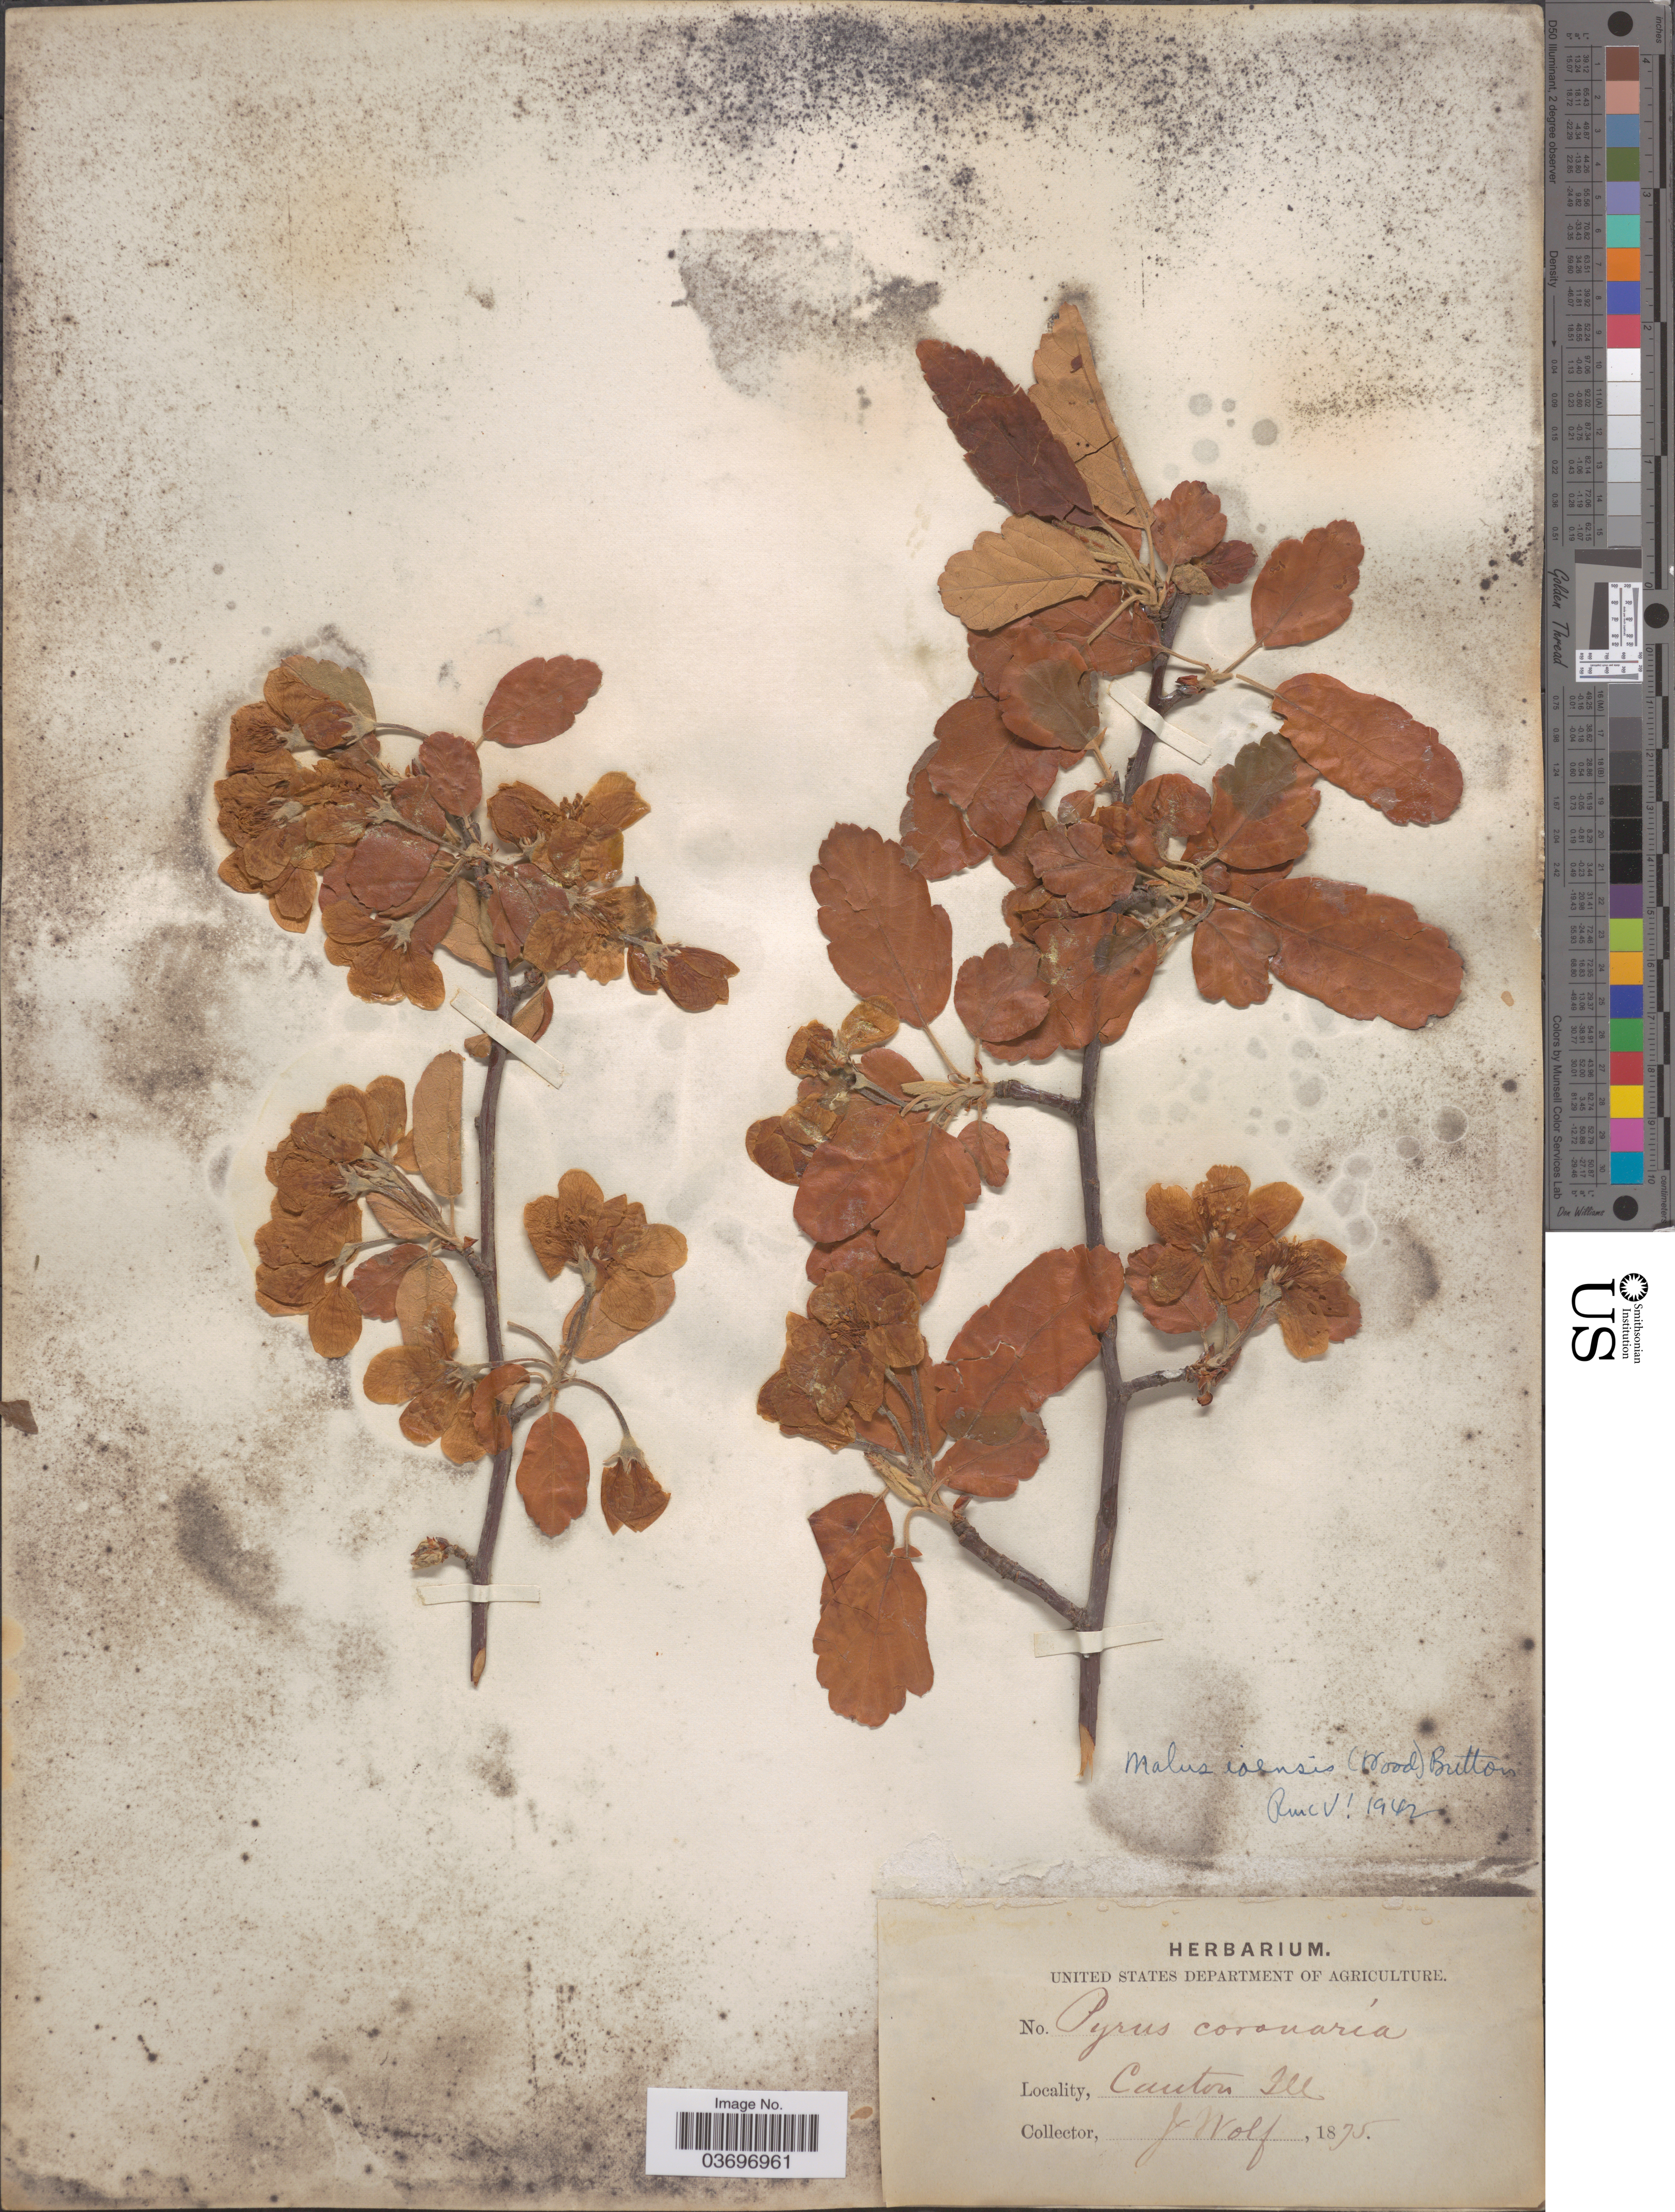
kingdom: Plantae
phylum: Tracheophyta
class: Magnoliopsida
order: Rosales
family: Rosaceae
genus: Malus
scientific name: Malus ioensis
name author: (Alph. Wood) Britton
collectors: J. Wolf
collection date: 1875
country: United States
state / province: Illinois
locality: Canton.